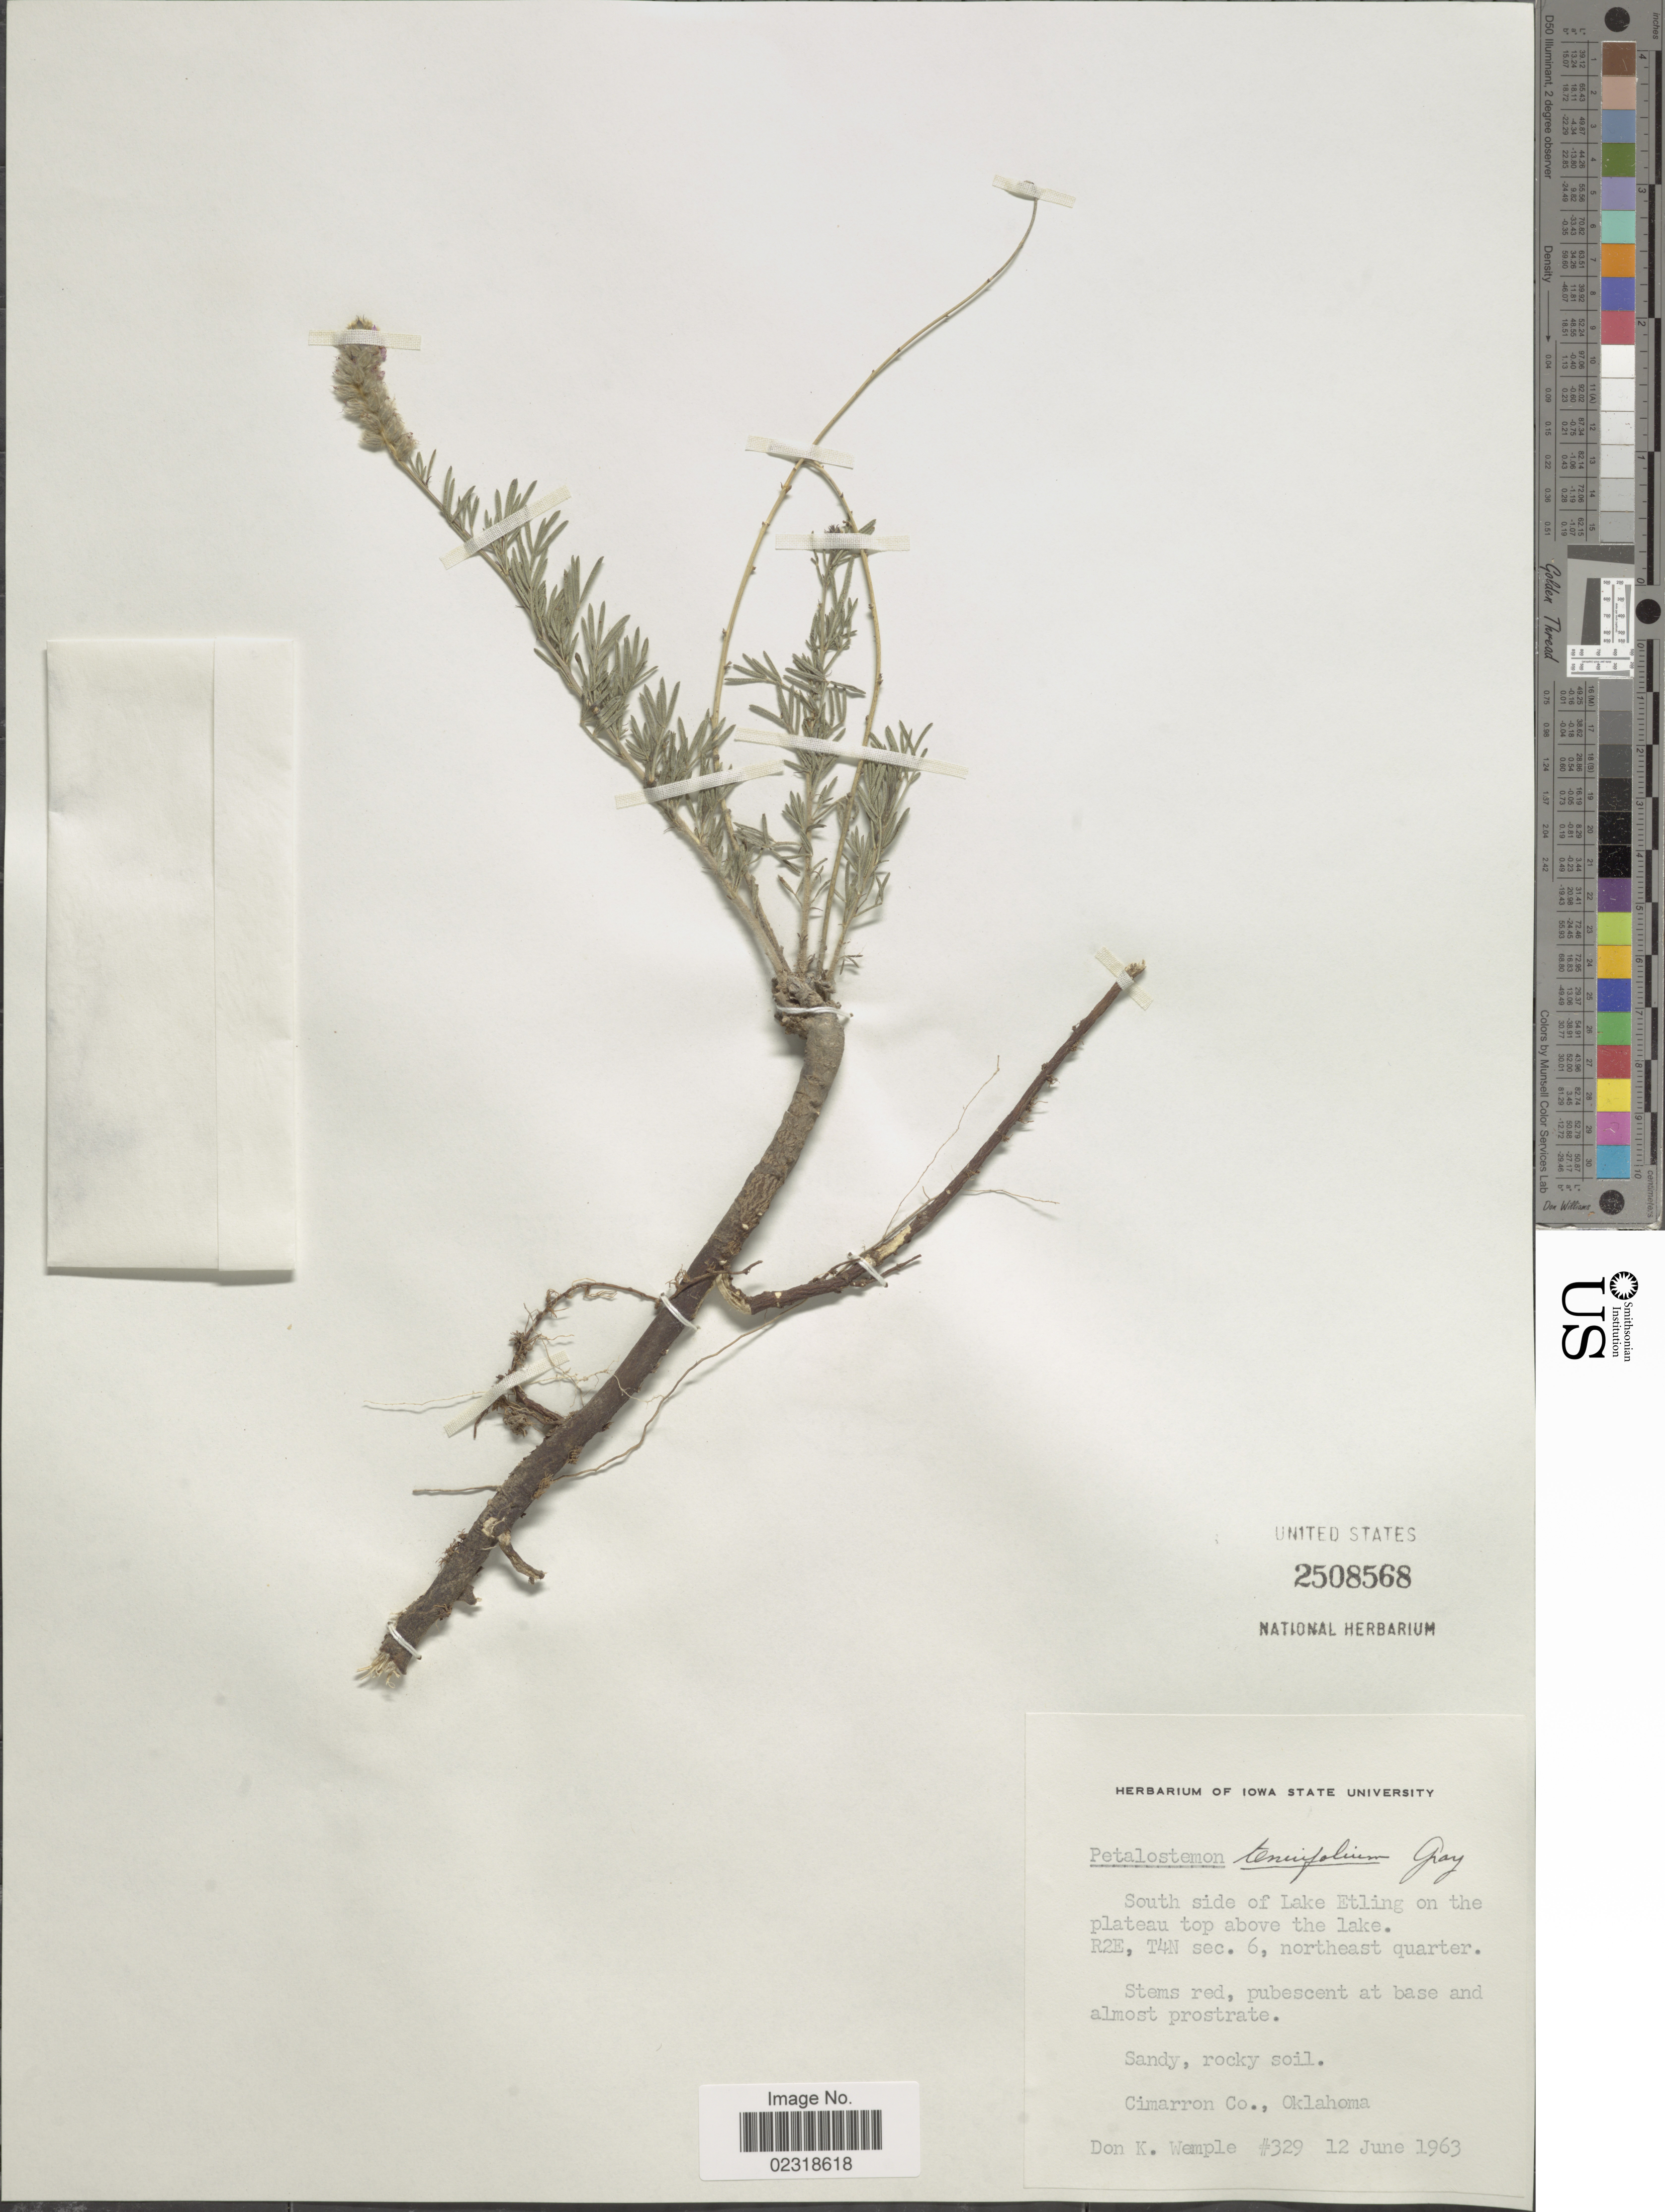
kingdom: Plantae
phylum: Tracheophyta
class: Magnoliopsida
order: Fabales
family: Fabaceae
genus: Dalea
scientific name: Dalea tenuifolia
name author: (A. Gray) Shinners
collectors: D. Wemple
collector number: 329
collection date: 1963-06-12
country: United States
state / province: Oklahoma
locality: South side of Lake Etling on the plateau top above the lake, R2E, T4N sec. 6, northeast quarter, Cimarron Co.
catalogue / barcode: US 2508568